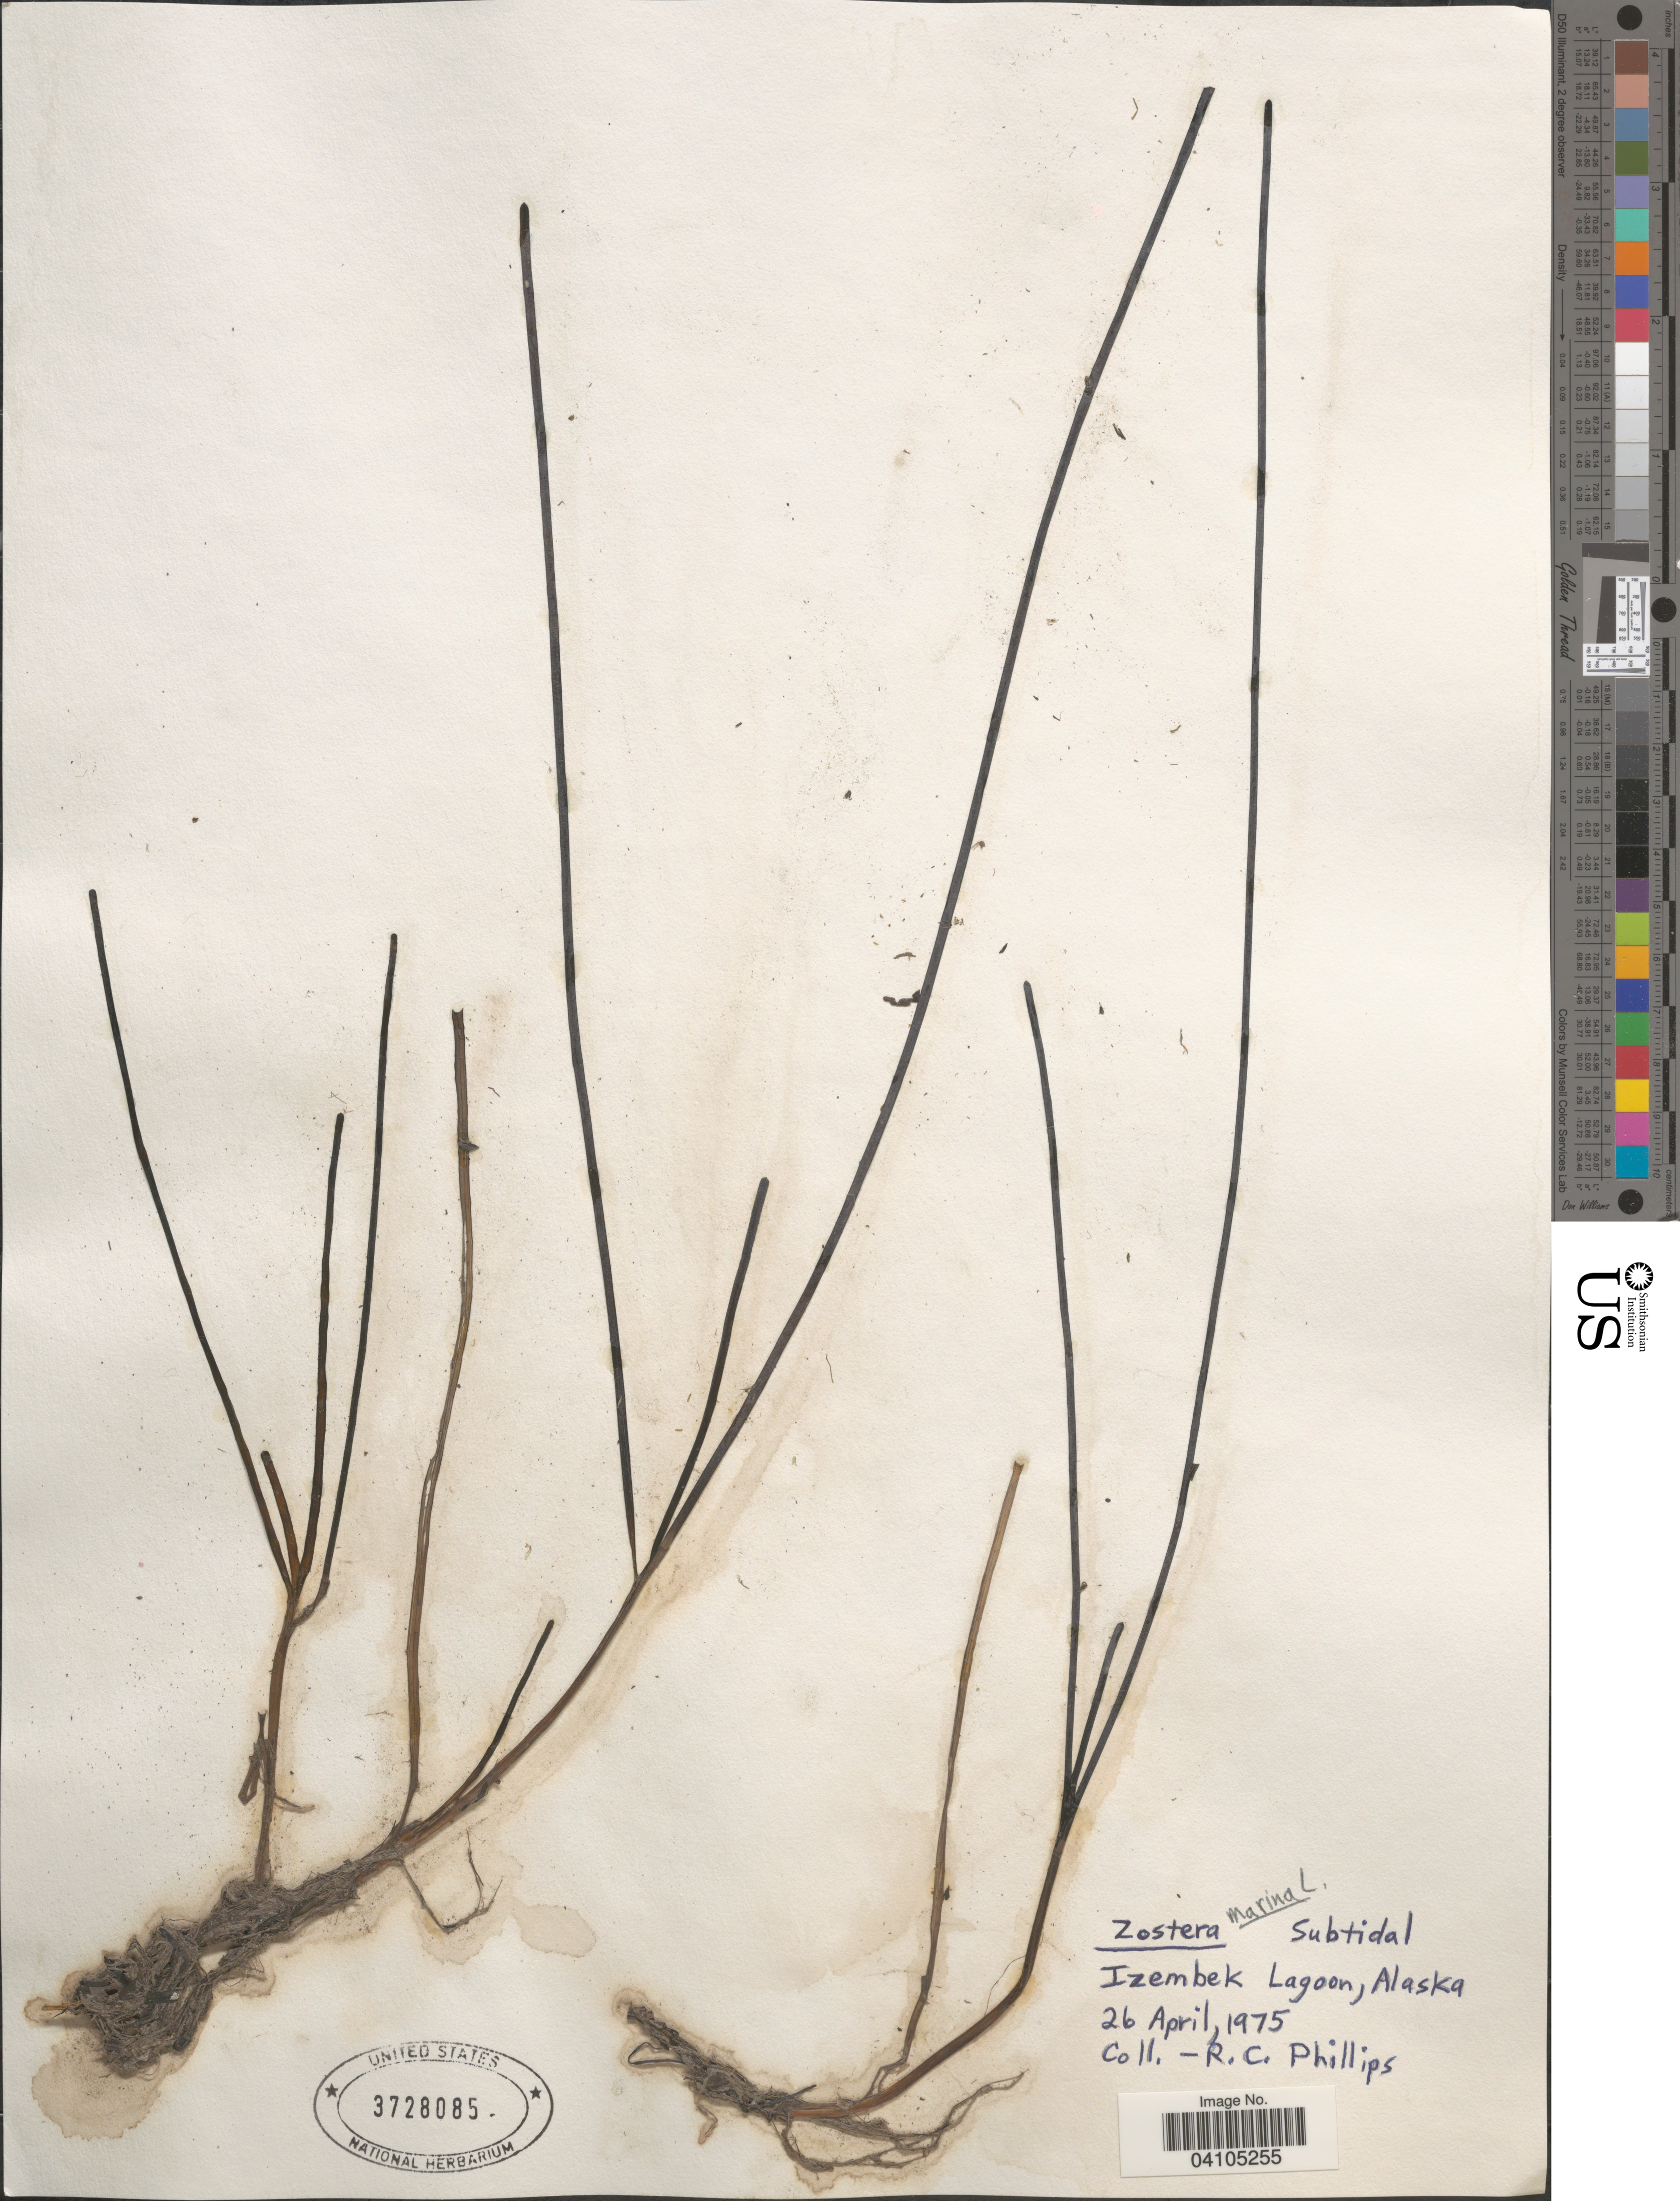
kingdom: Plantae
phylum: Tracheophyta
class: Liliopsida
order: Alismatales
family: Zosteraceae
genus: Zostera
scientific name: Zostera marina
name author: L.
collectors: R. C. Phillips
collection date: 1975-04-26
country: United States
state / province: Alaska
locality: Izembek Lagoon.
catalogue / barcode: US 3728085